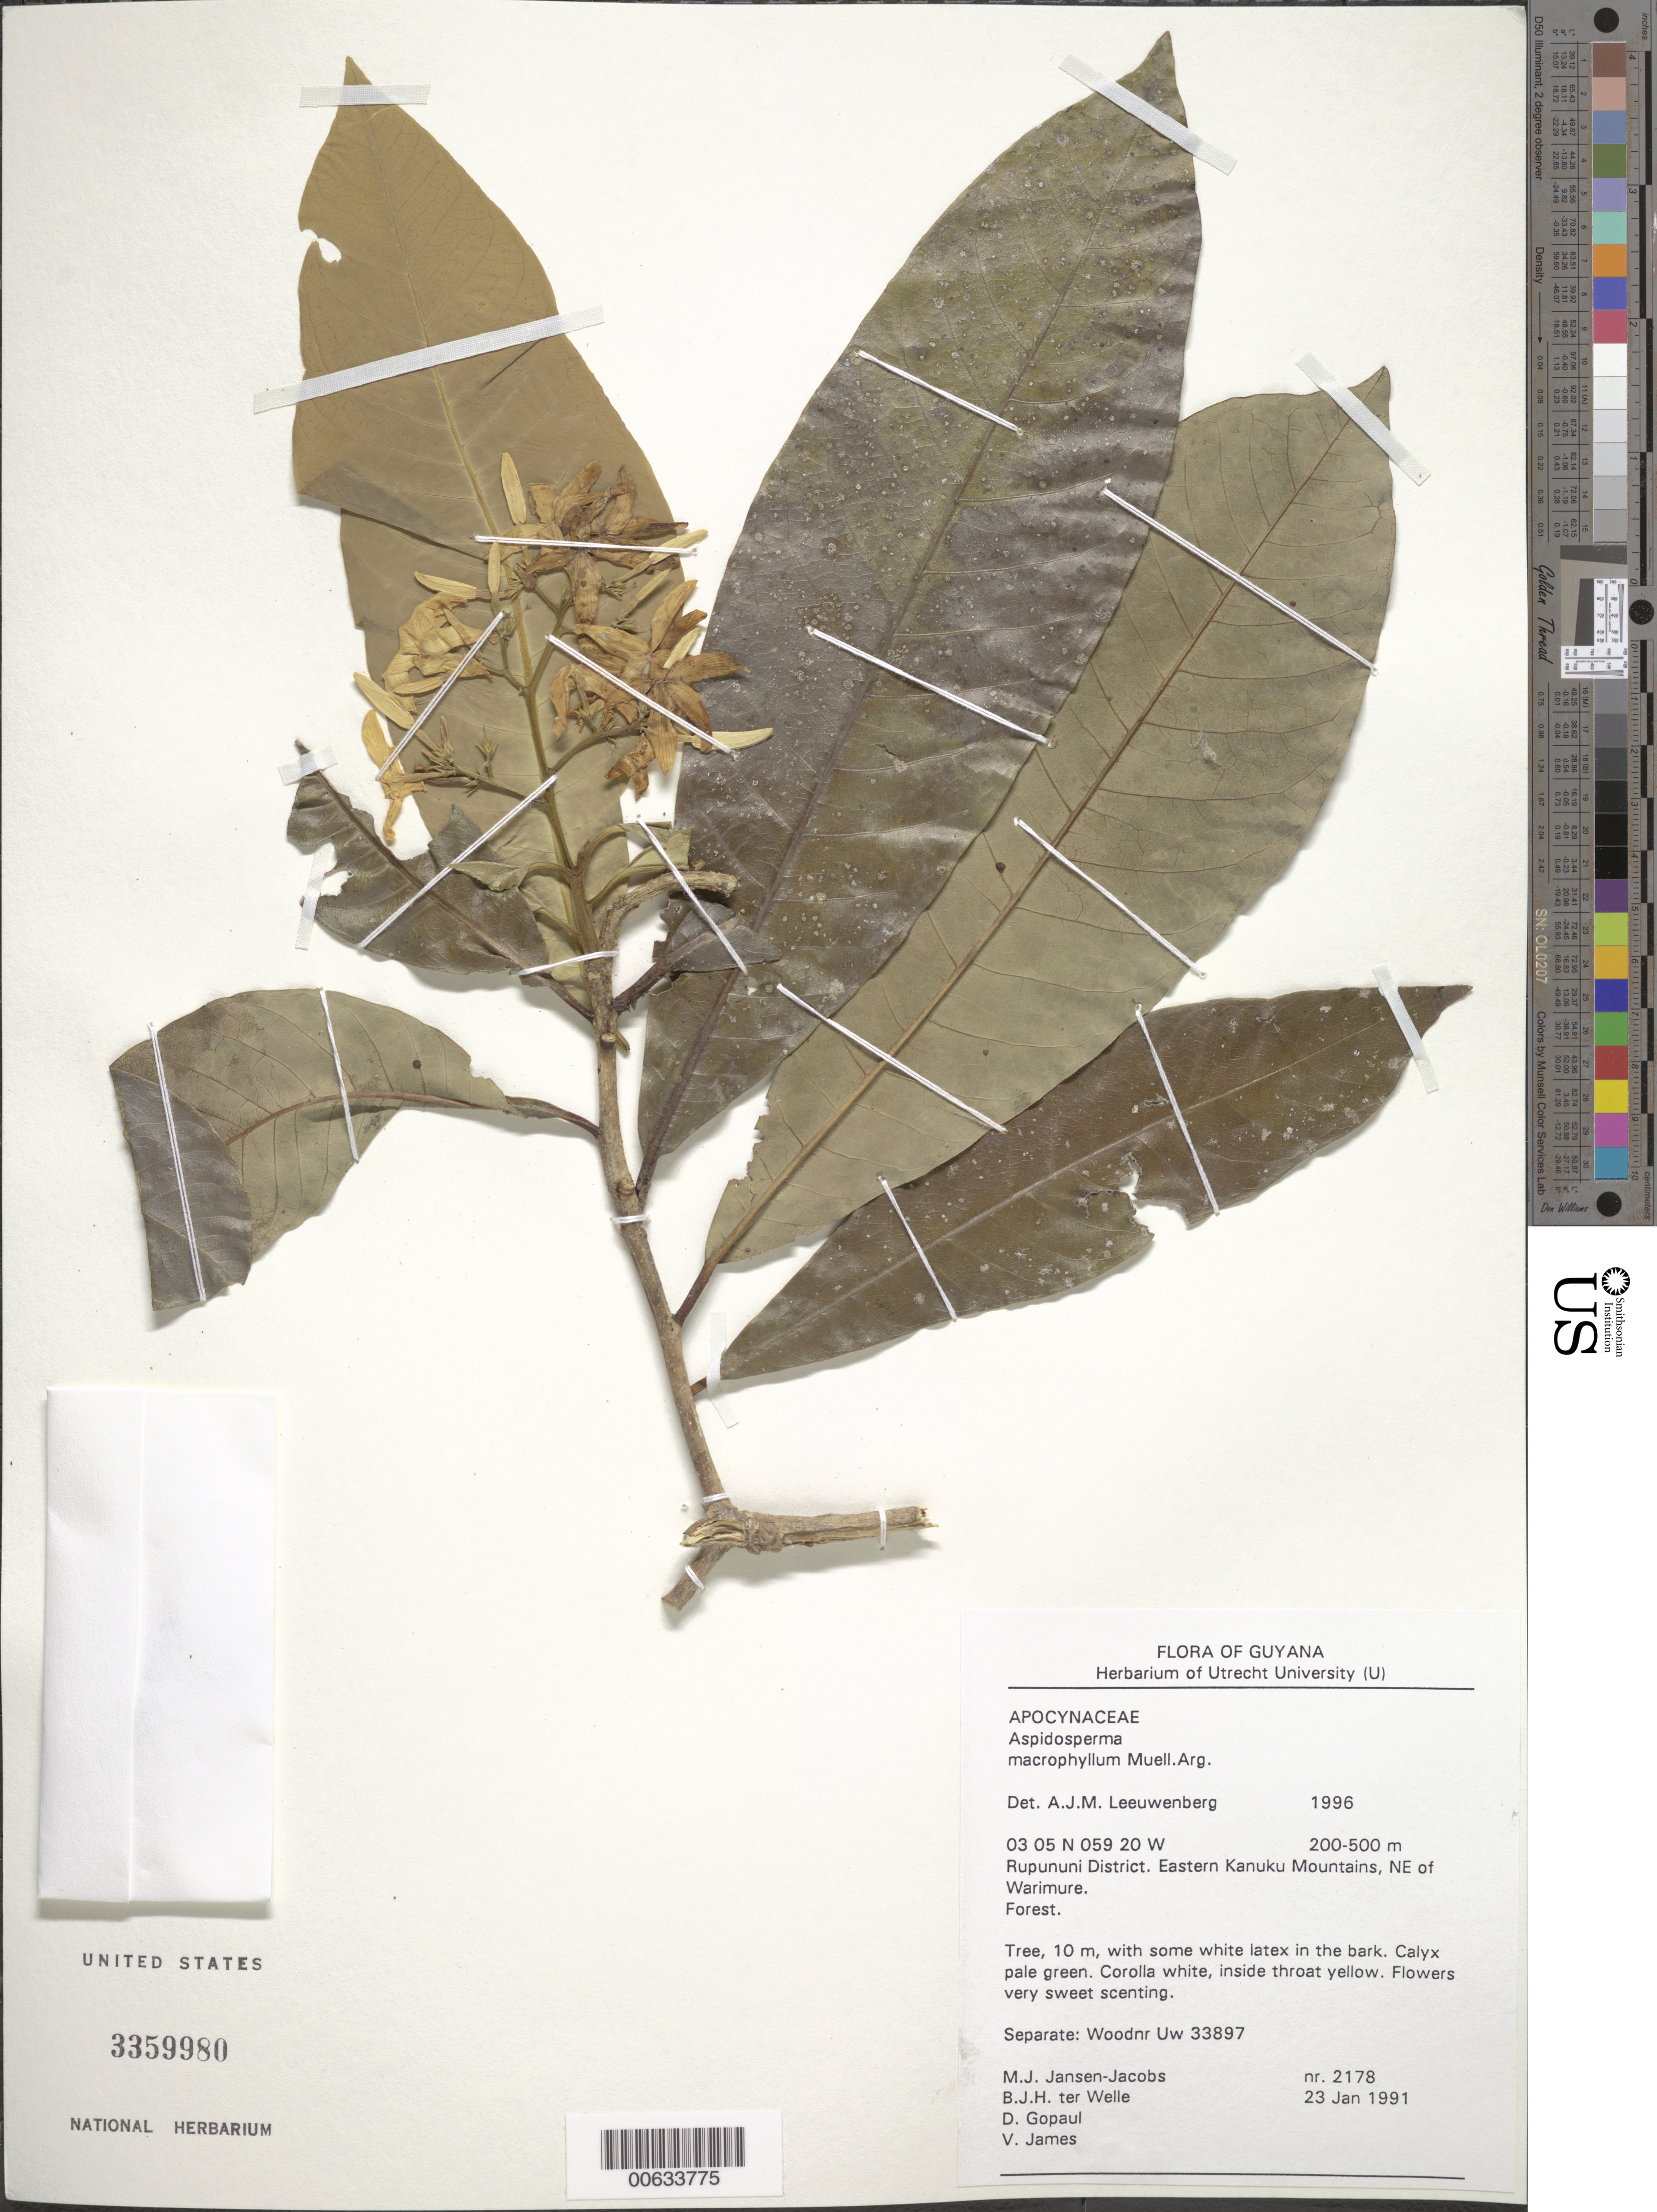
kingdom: Plantae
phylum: Tracheophyta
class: Magnoliopsida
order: Gentianales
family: Apocynaceae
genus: Aspidosperma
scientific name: Aspidosperma macrophyllum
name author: Müll. Arg.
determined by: Leeuwenberg, A. J. M.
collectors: M. J. Jansen-Jacobs, B. Welle, D. Gopaul & V. James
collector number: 2178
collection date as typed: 23-Jan-91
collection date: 1991-01-23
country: Guyana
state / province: U. Takutu-U. Essequibo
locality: Warimure, NE of, eastern Kanuku Mts., Rupununi District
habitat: Forest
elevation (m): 200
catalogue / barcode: US 3359980